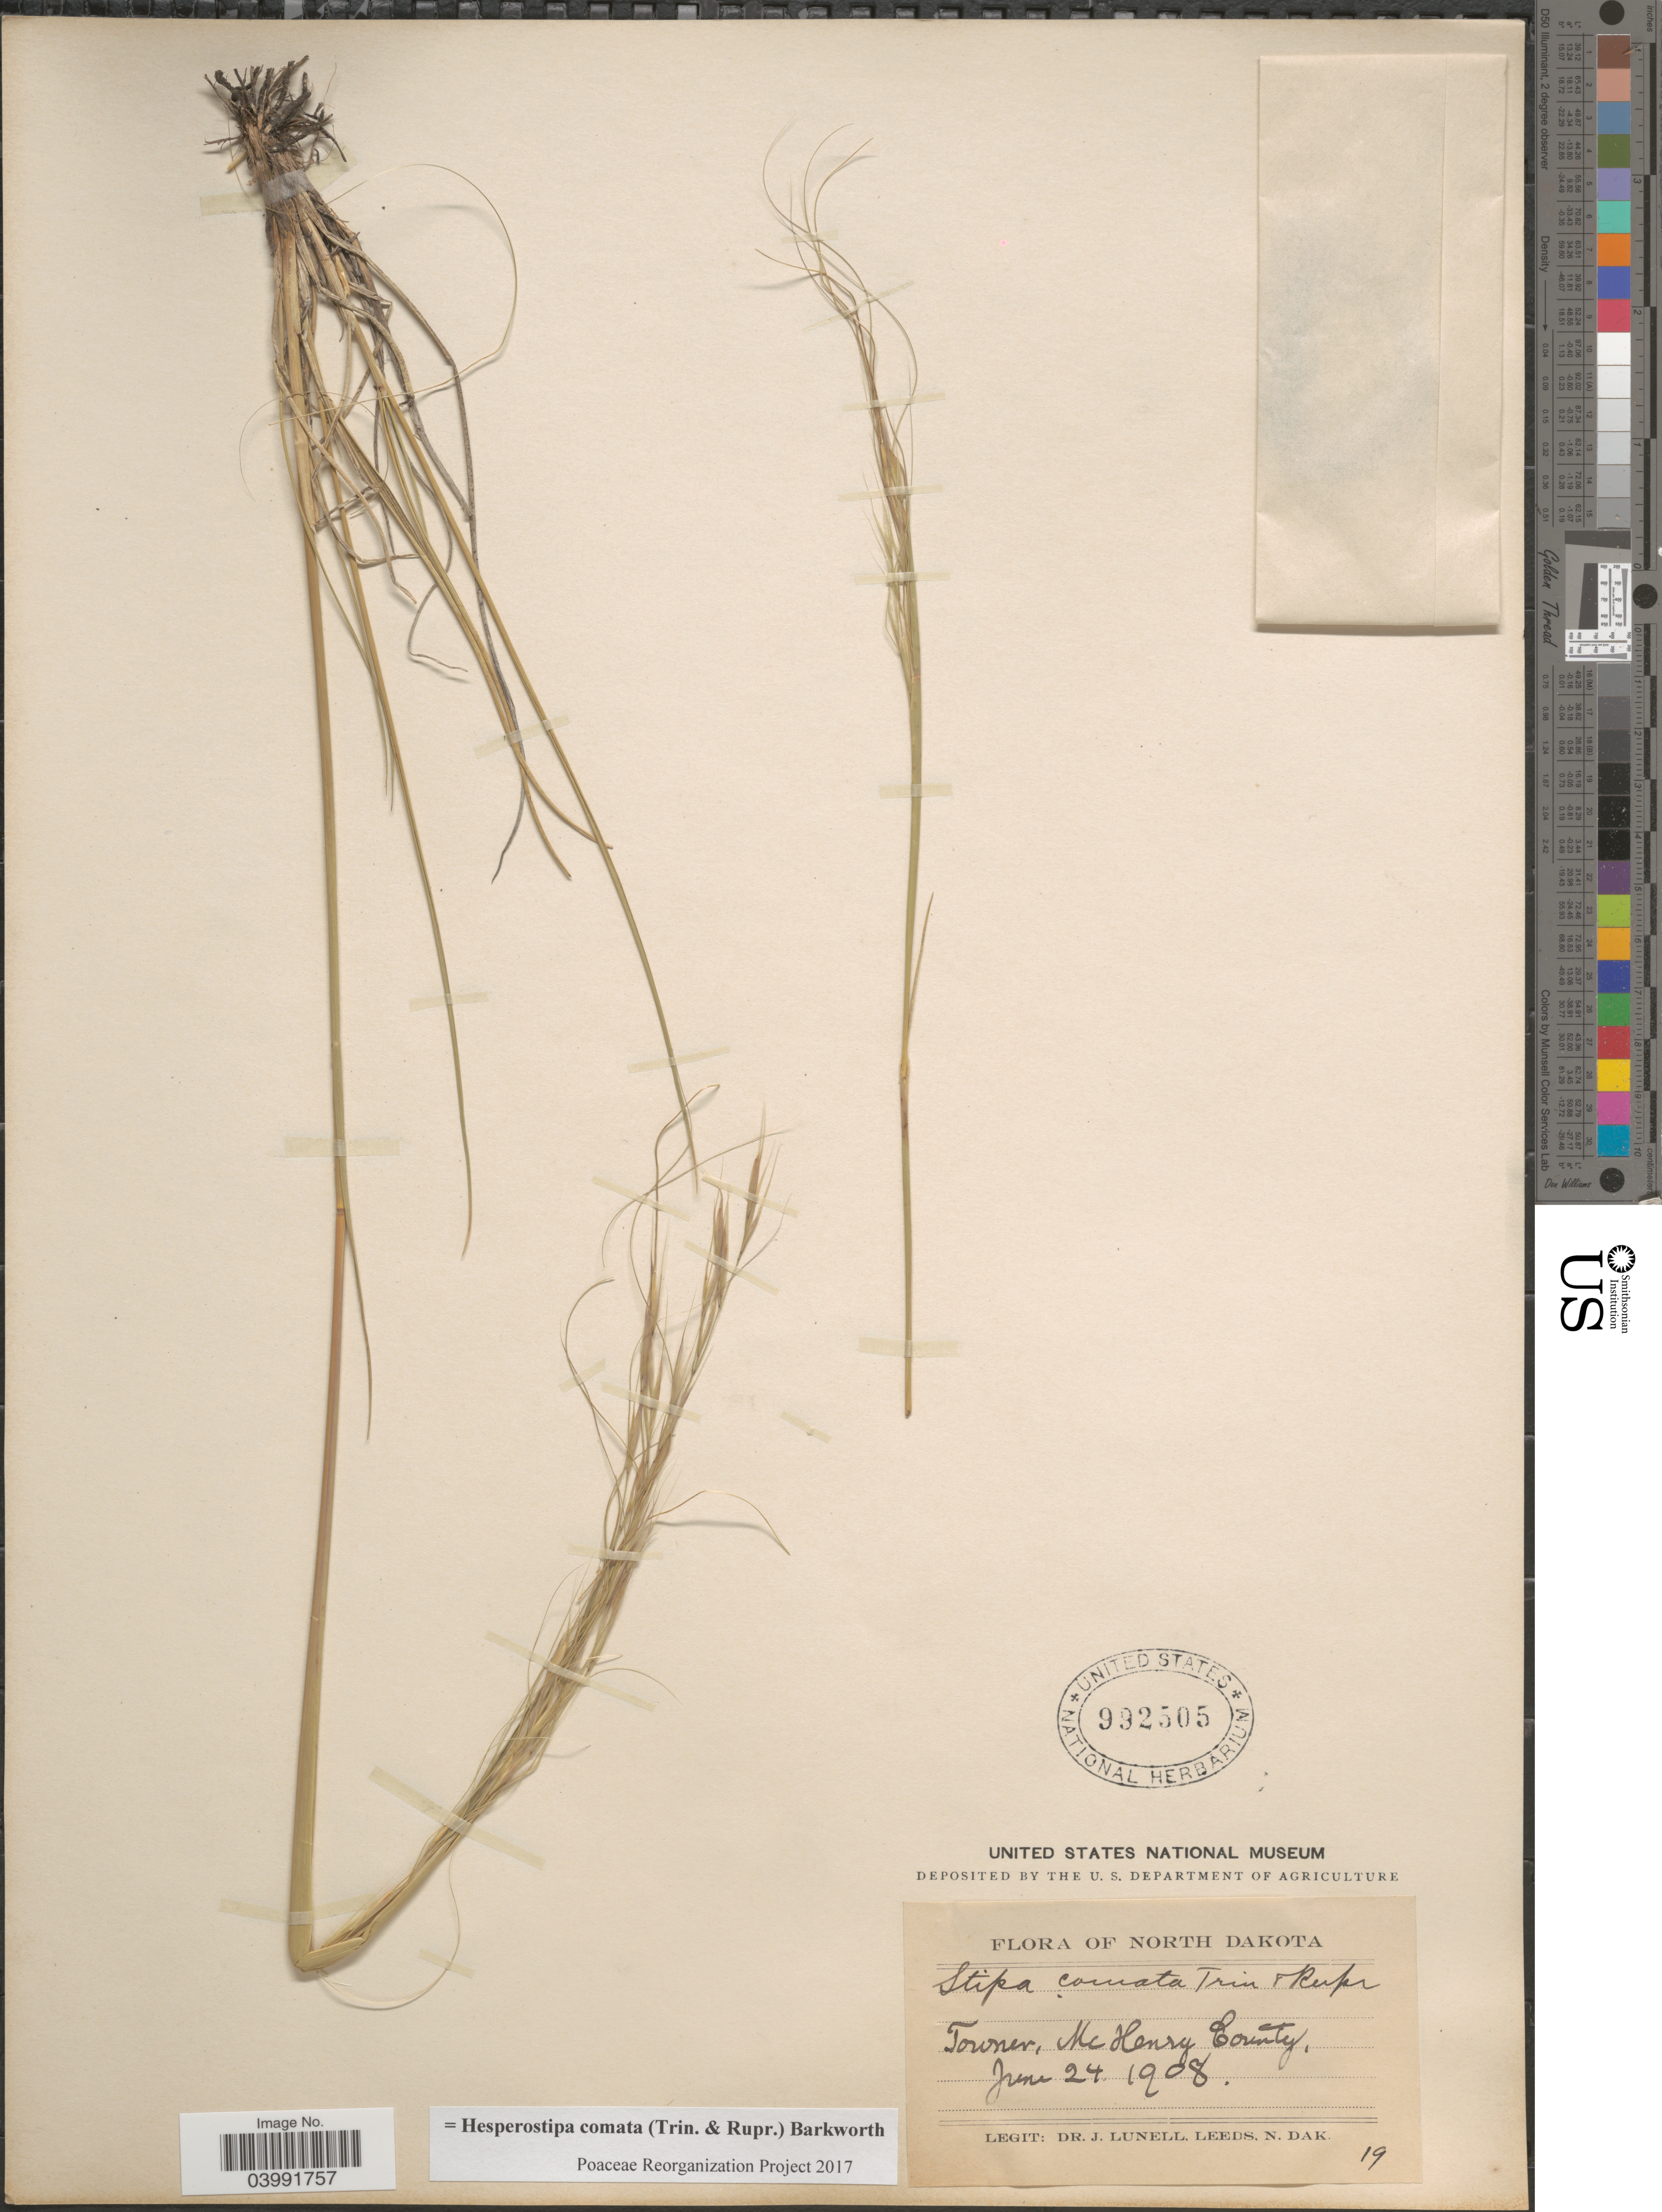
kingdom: Plantae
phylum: Tracheophyta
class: Liliopsida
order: Poales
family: Poaceae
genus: Hesperostipa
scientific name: Hesperostipa comata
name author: (Trin. & Rupr.) Barkworth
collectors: J. Lunell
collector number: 19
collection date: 1908-06-24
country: United States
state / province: North Dakota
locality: Towner, McHenry County.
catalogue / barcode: US 992505